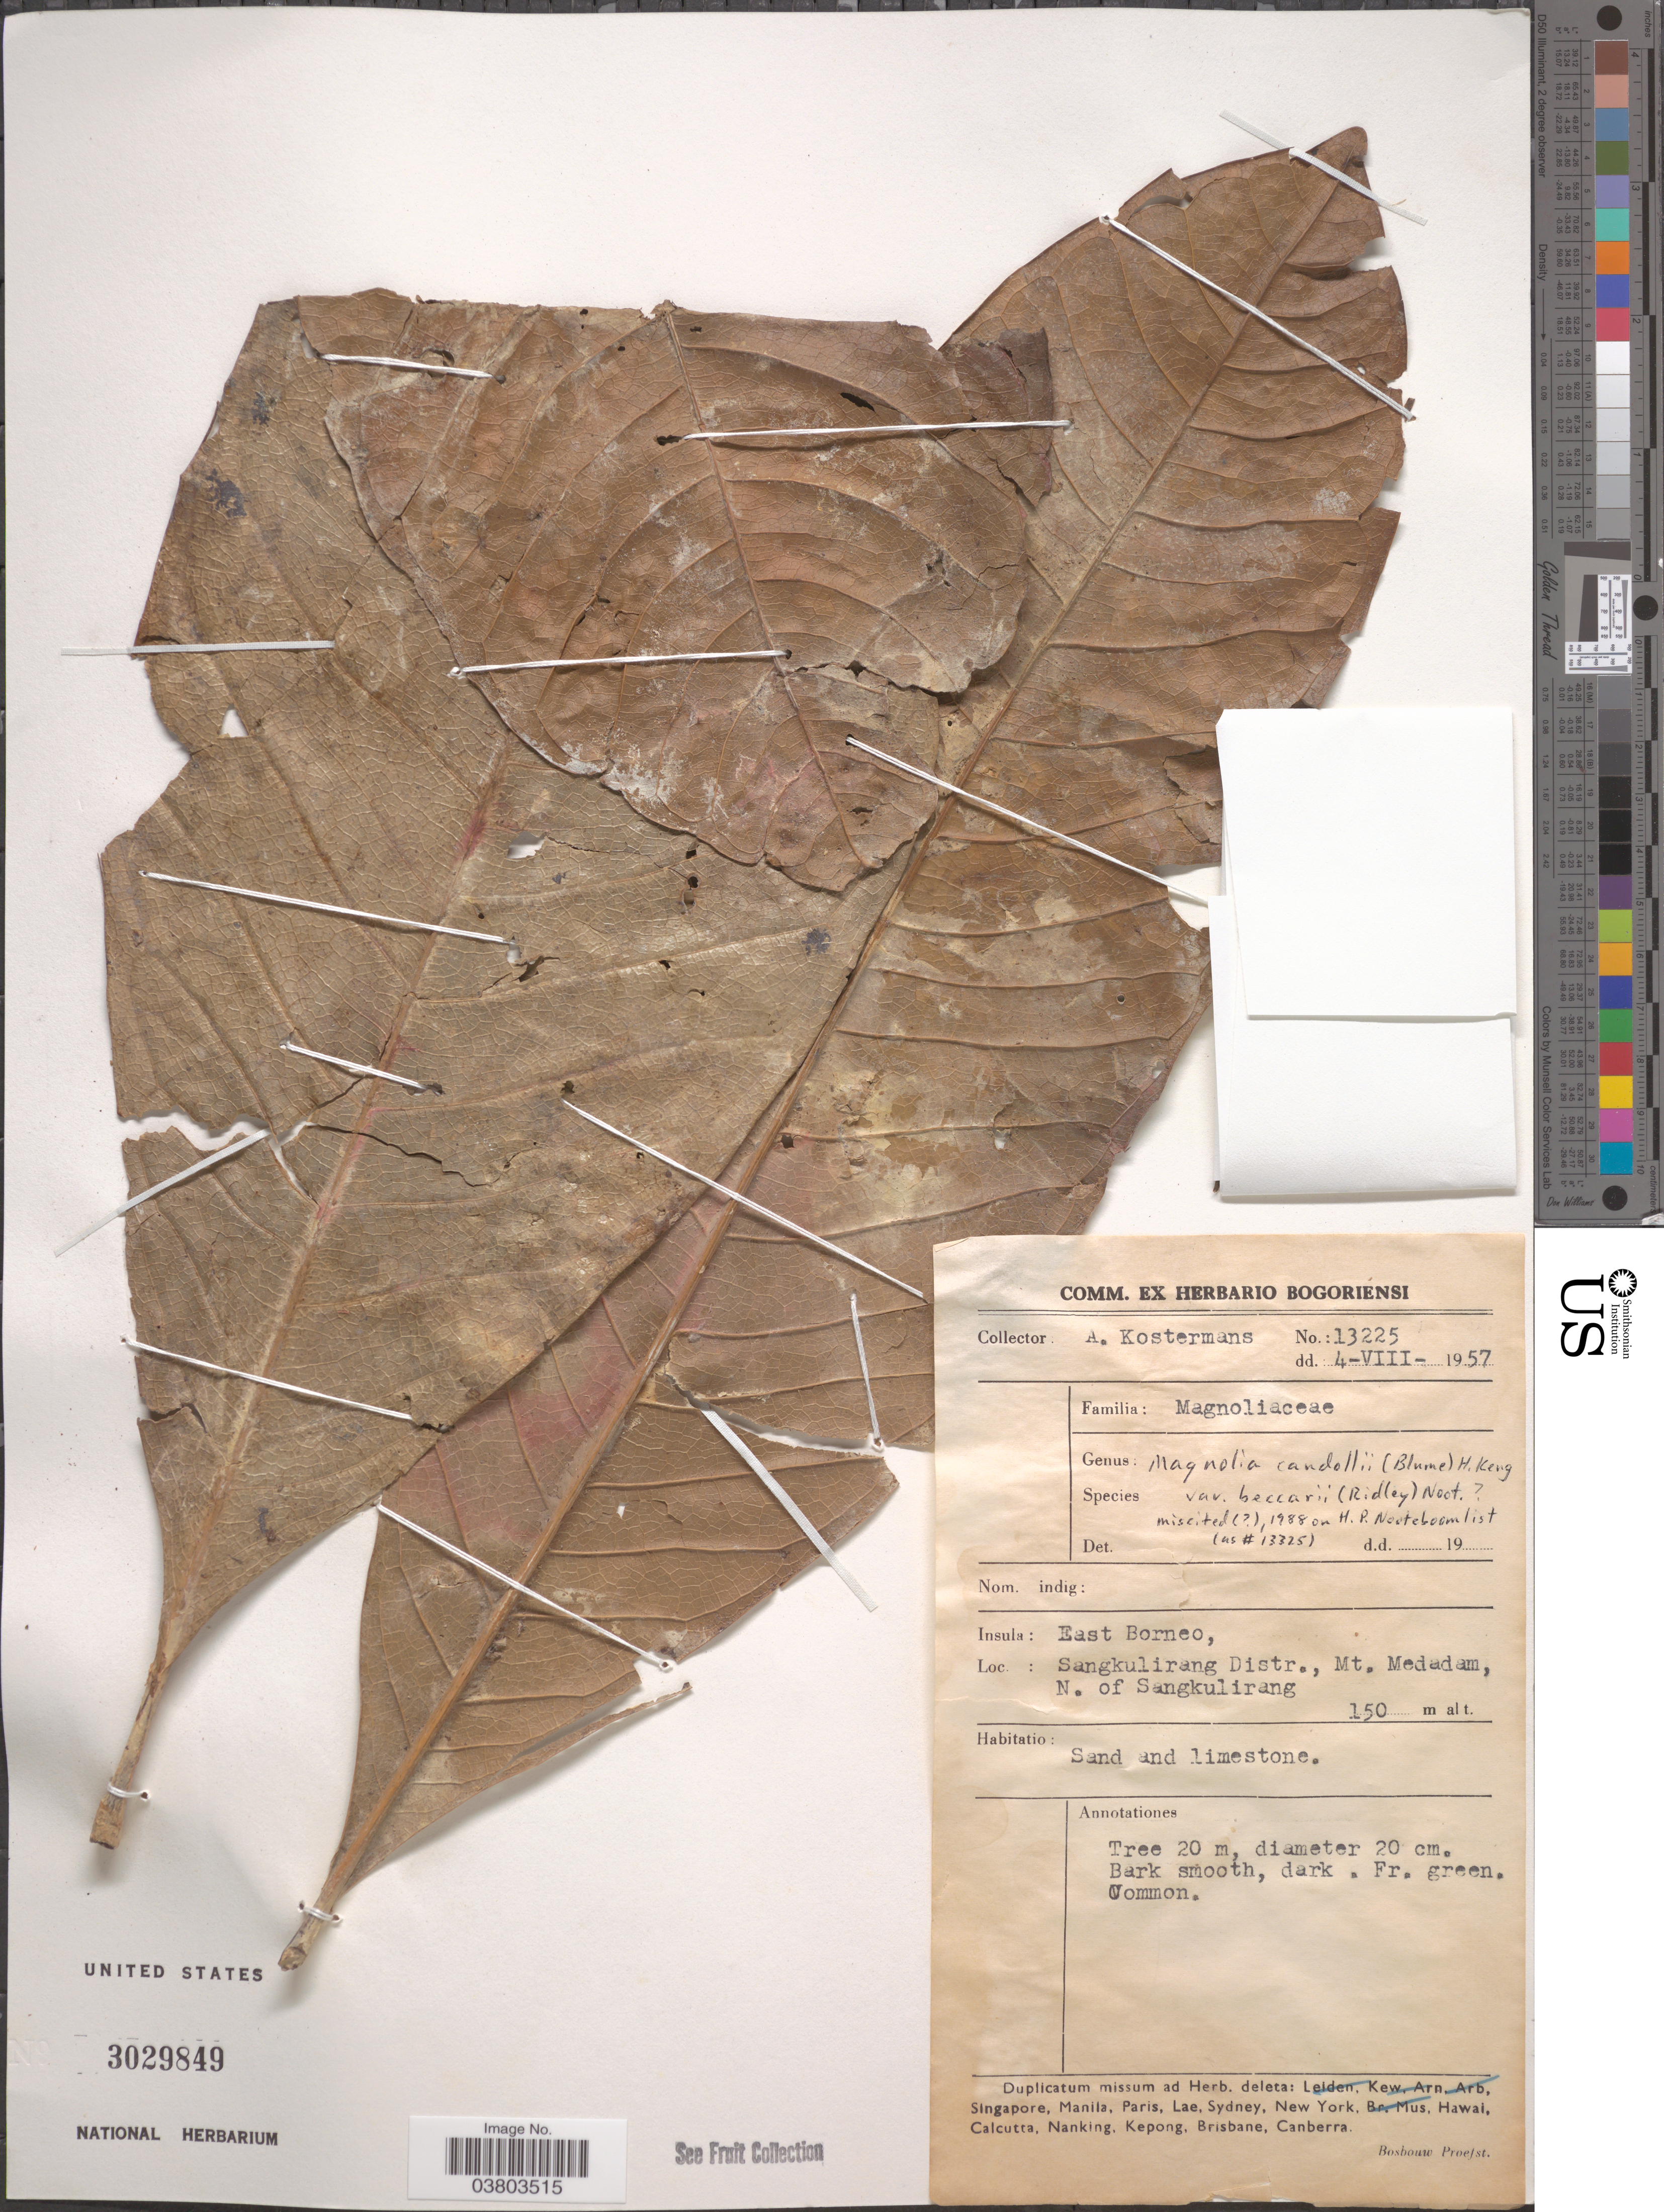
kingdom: Plantae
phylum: Tracheophyta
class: Magnoliopsida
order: Magnoliales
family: Magnoliaceae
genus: Magnolia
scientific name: Magnolia candollei var. beccarii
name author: (Ridl.) Noot.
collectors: A. J. G. Kostermans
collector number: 13225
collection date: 1957-08-04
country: Indonesia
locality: Insula: East Borneo. Sangkulirang Distr., Mt. Medadam, N. of Sangkulirang.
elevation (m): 150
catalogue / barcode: US 3029849